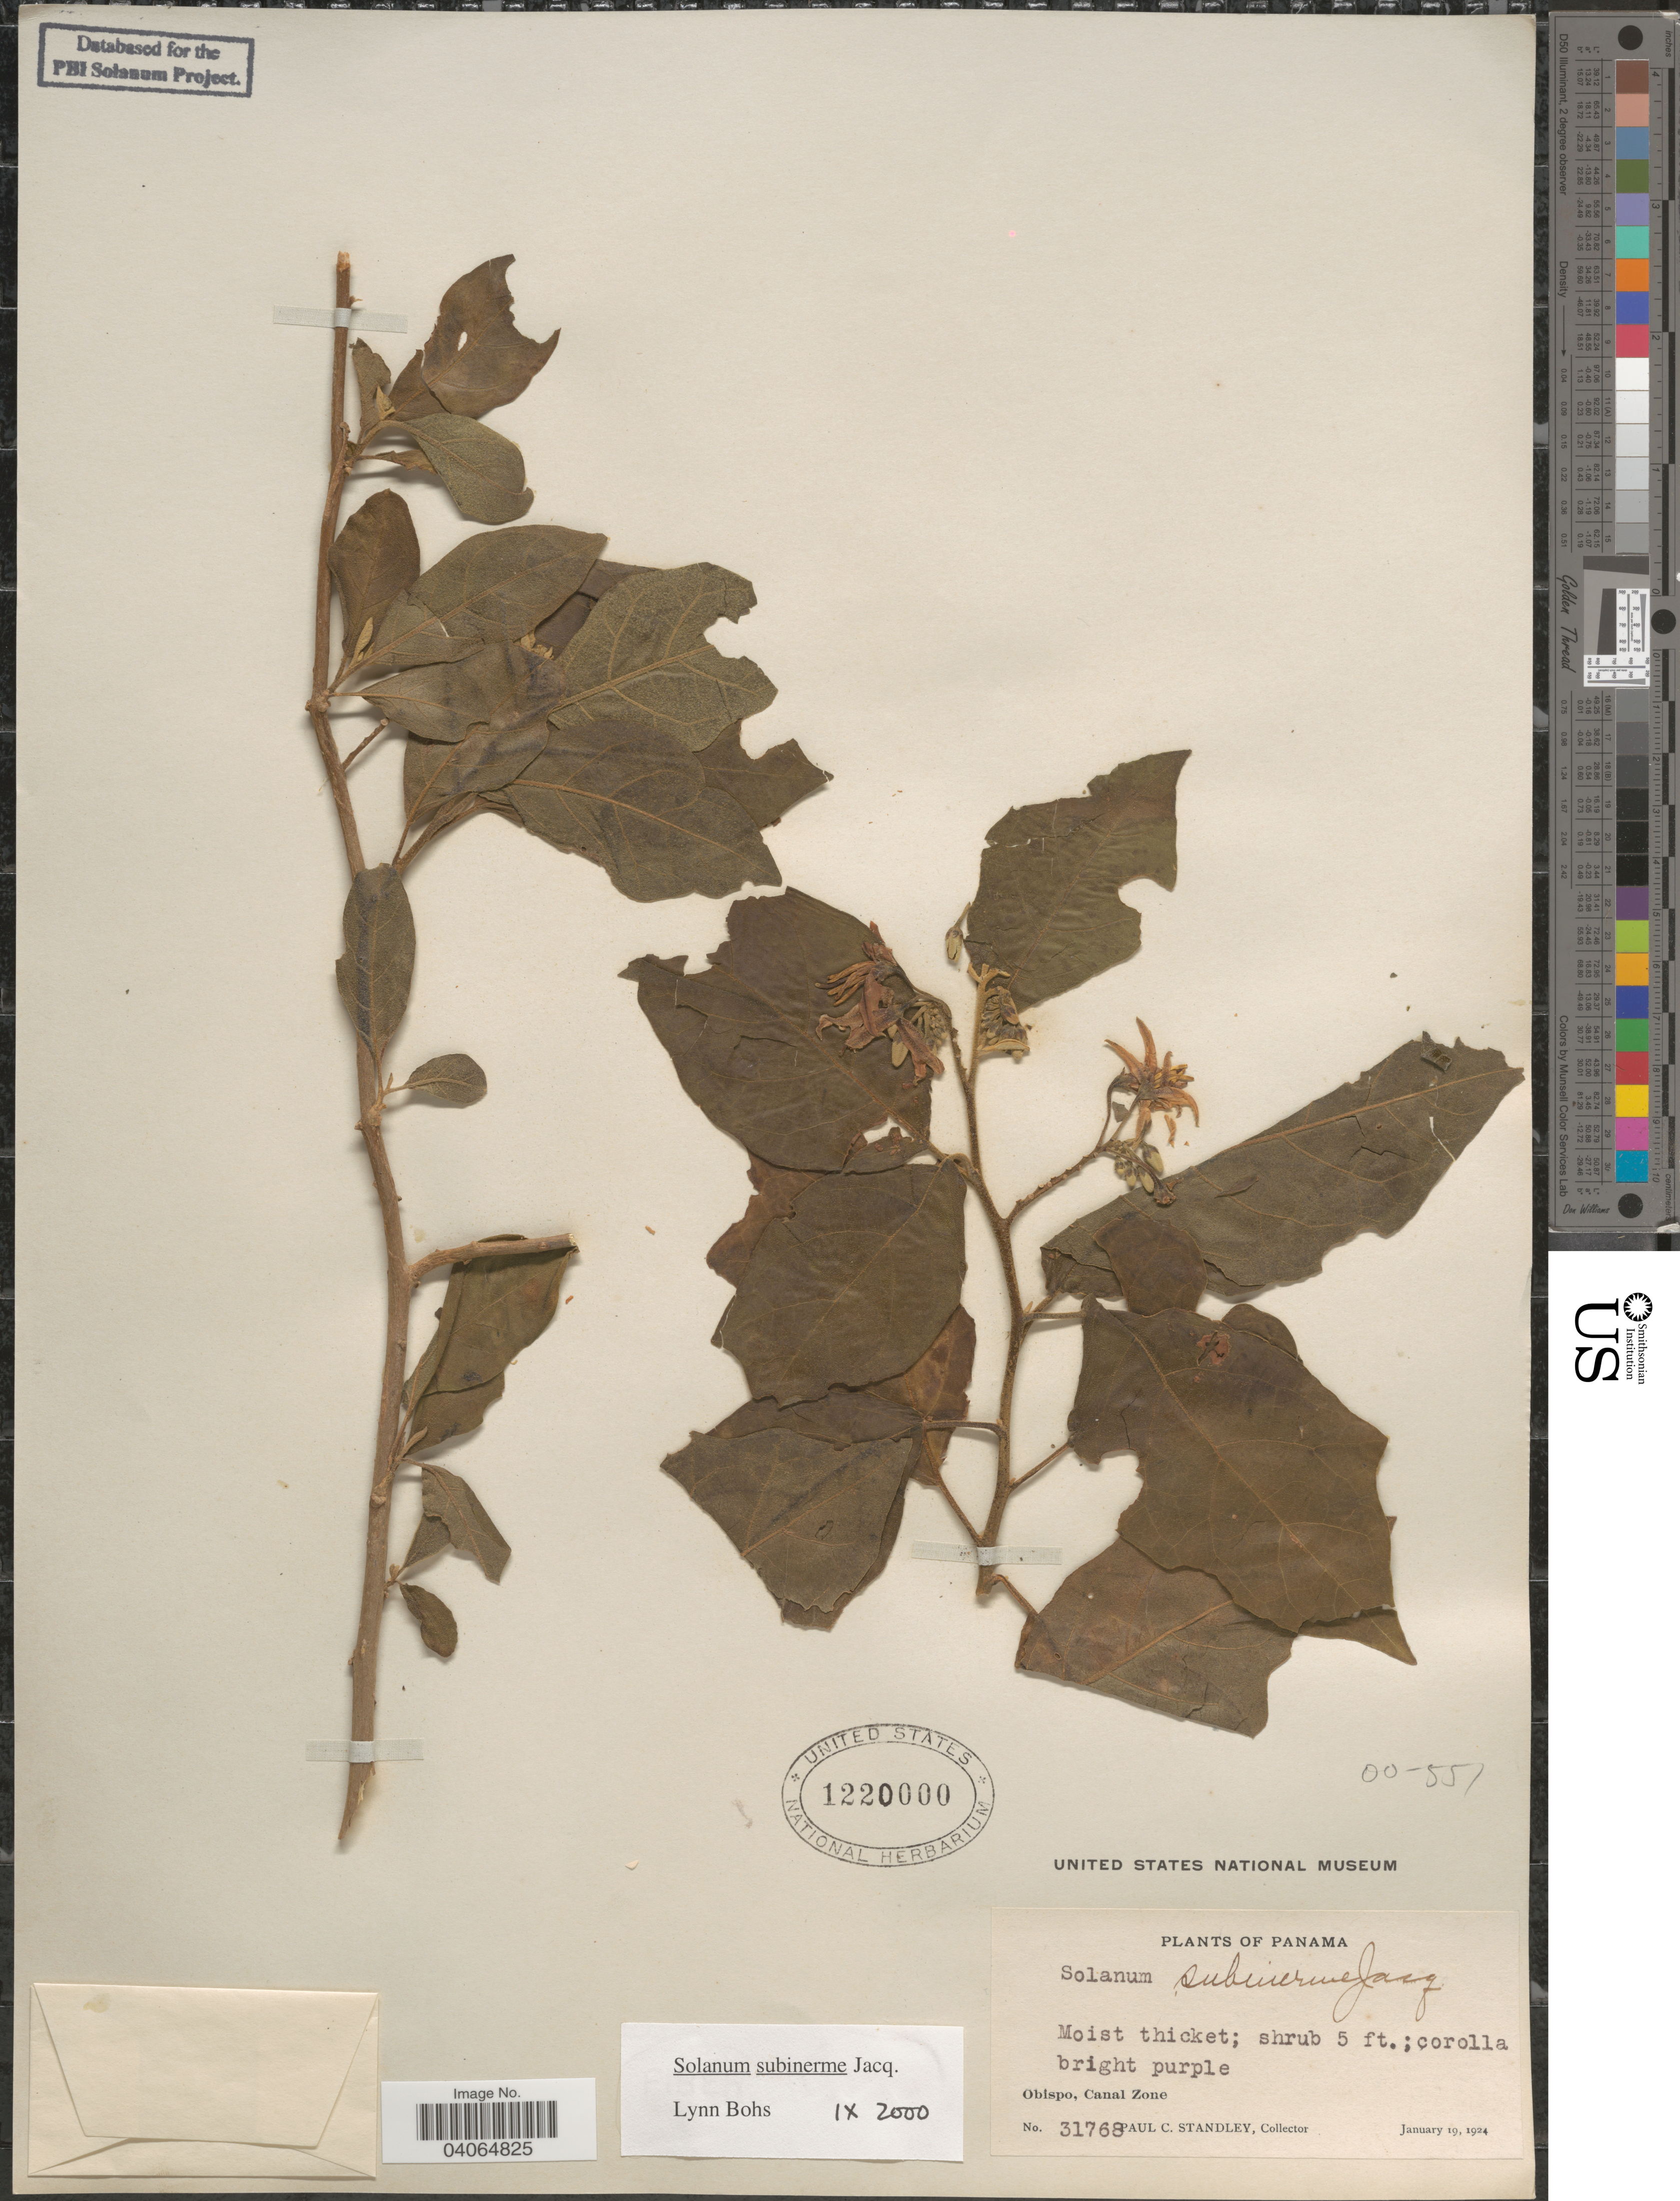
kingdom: Plantae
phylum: Tracheophyta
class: Magnoliopsida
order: Solanales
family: Solanaceae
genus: Solanum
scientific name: Solanum subinerme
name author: Jacq.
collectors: P. C. Standley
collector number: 31768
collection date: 1924-01-19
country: Panama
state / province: Colón / Panamá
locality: Obispo, Canal Zone.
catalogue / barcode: US 1220000